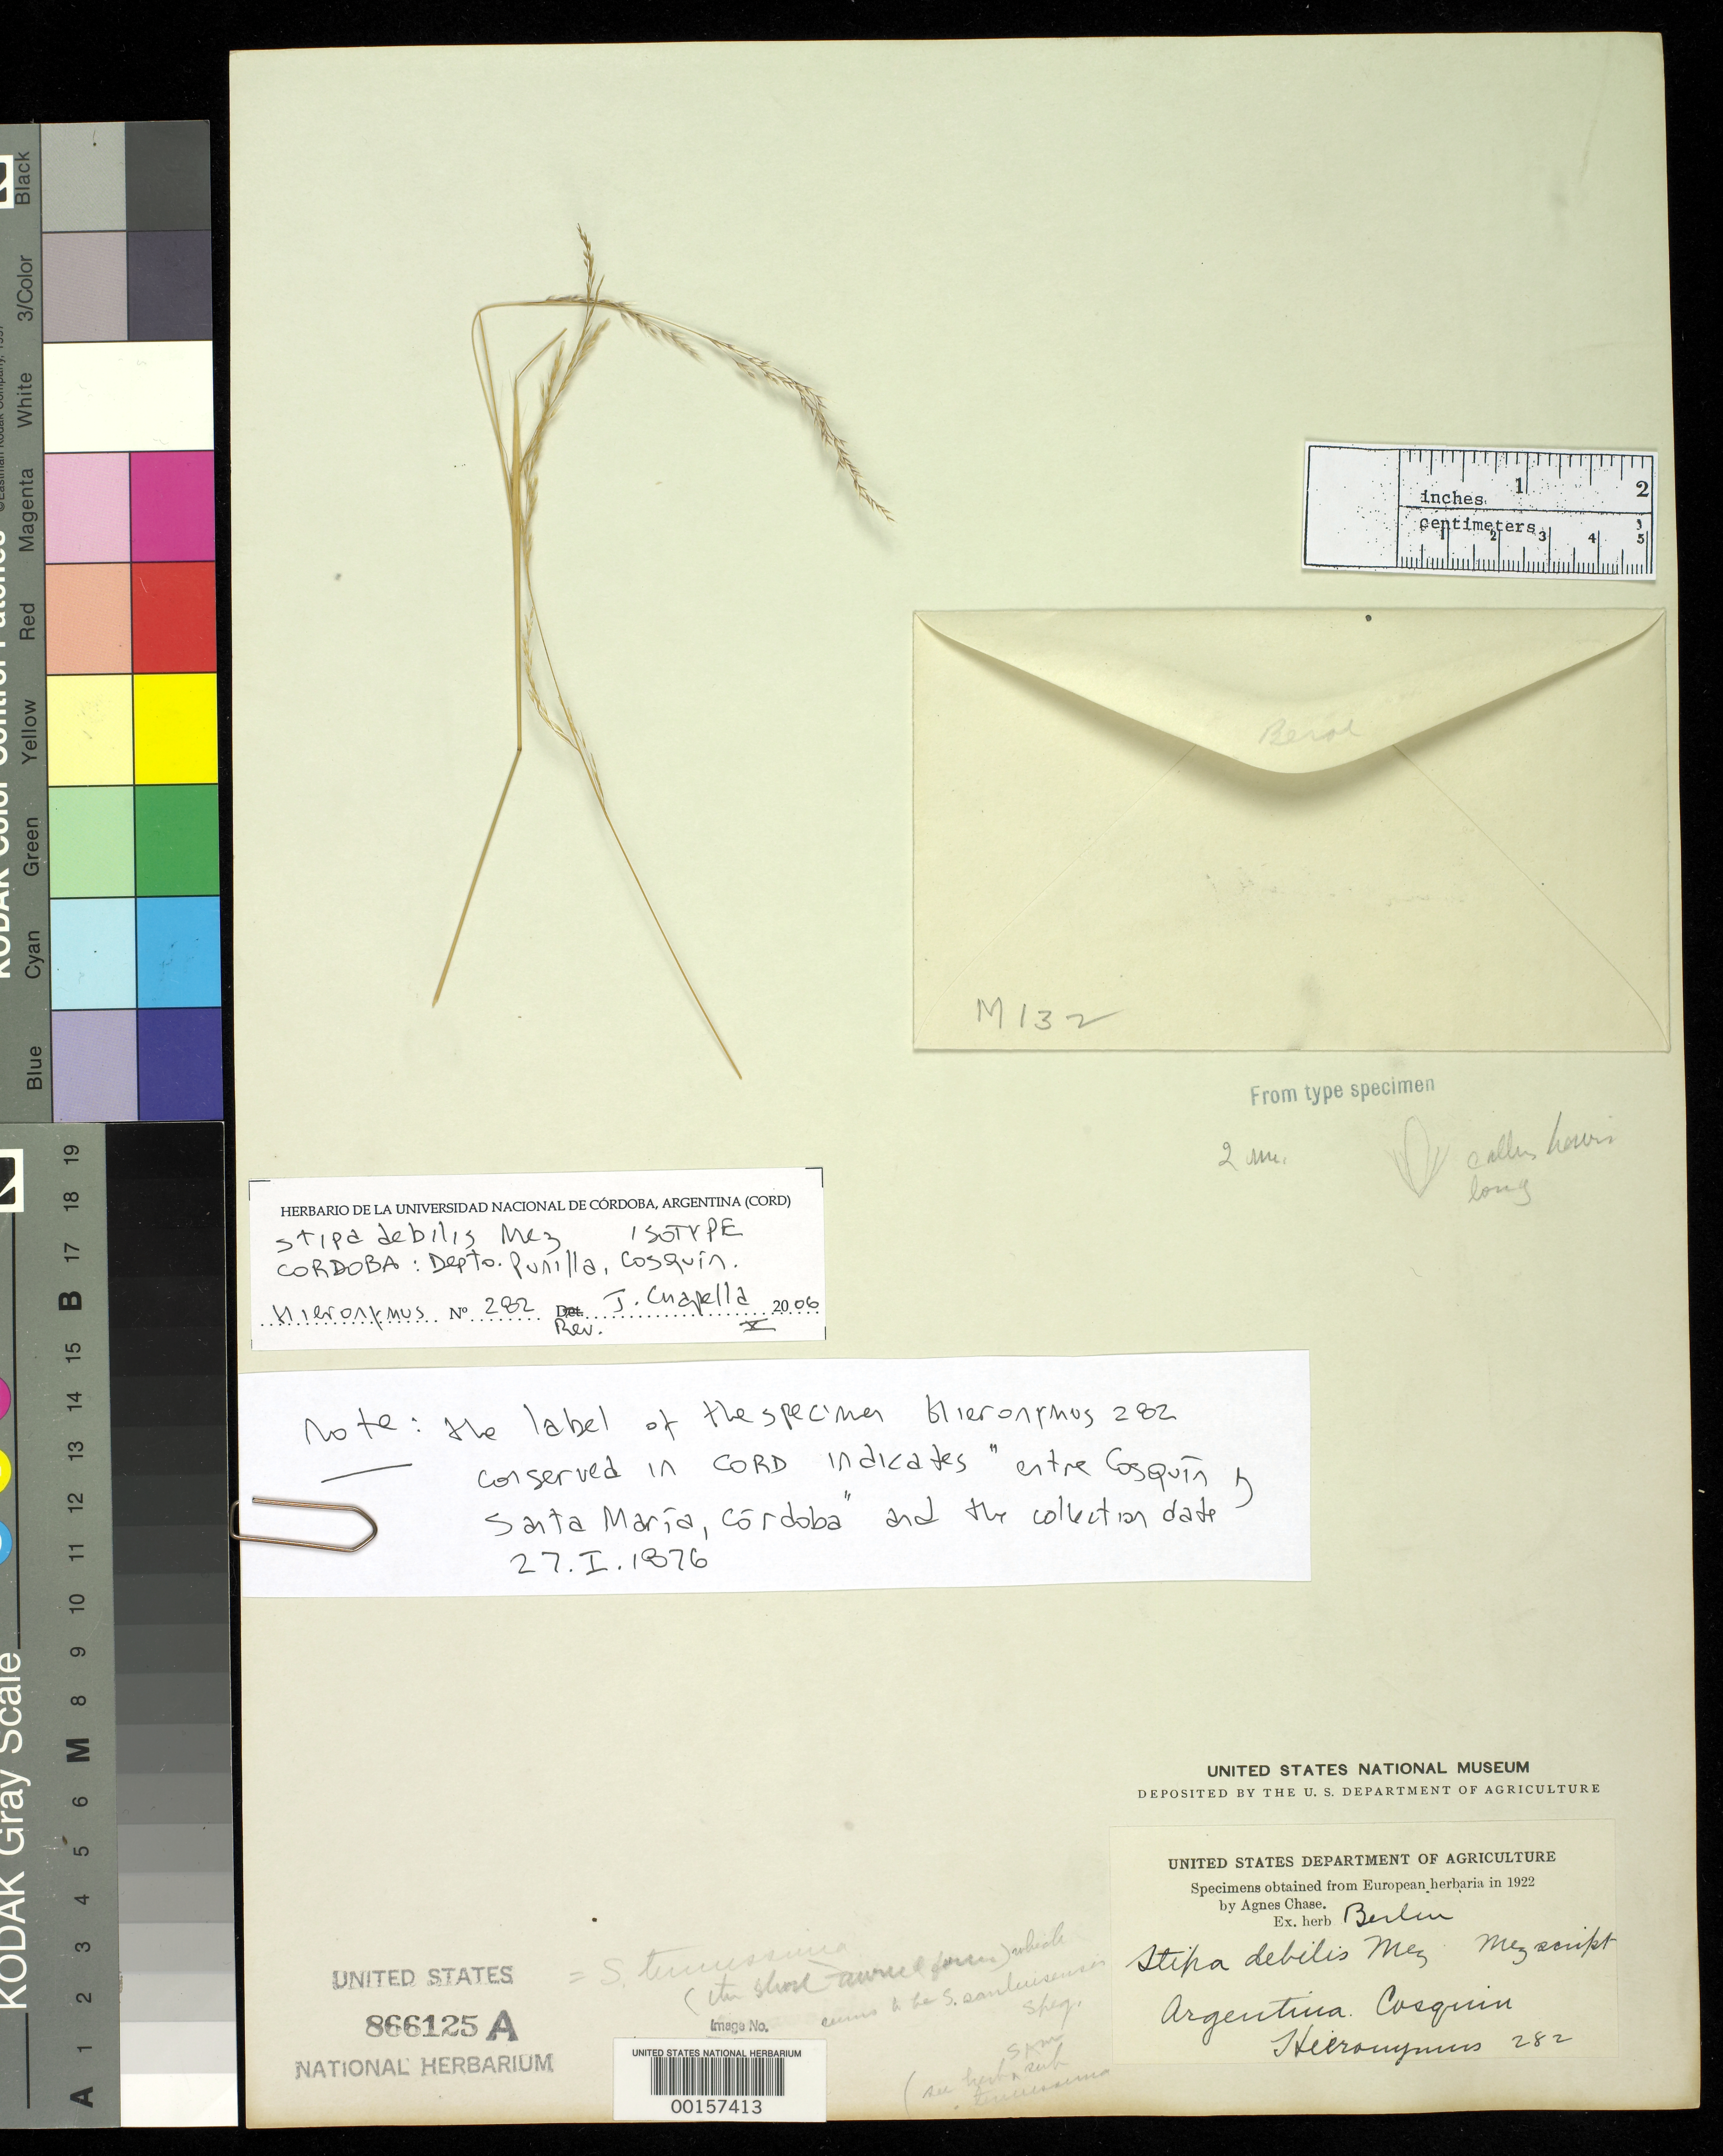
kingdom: Plantae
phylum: Tracheophyta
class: Liliopsida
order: Poales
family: Poaceae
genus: Stipa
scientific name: Stipa debilis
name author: Mez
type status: Isotype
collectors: G. H. Hieronymus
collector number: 282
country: Argentina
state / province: Córdoba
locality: Cosquin.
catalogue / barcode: US 866125A